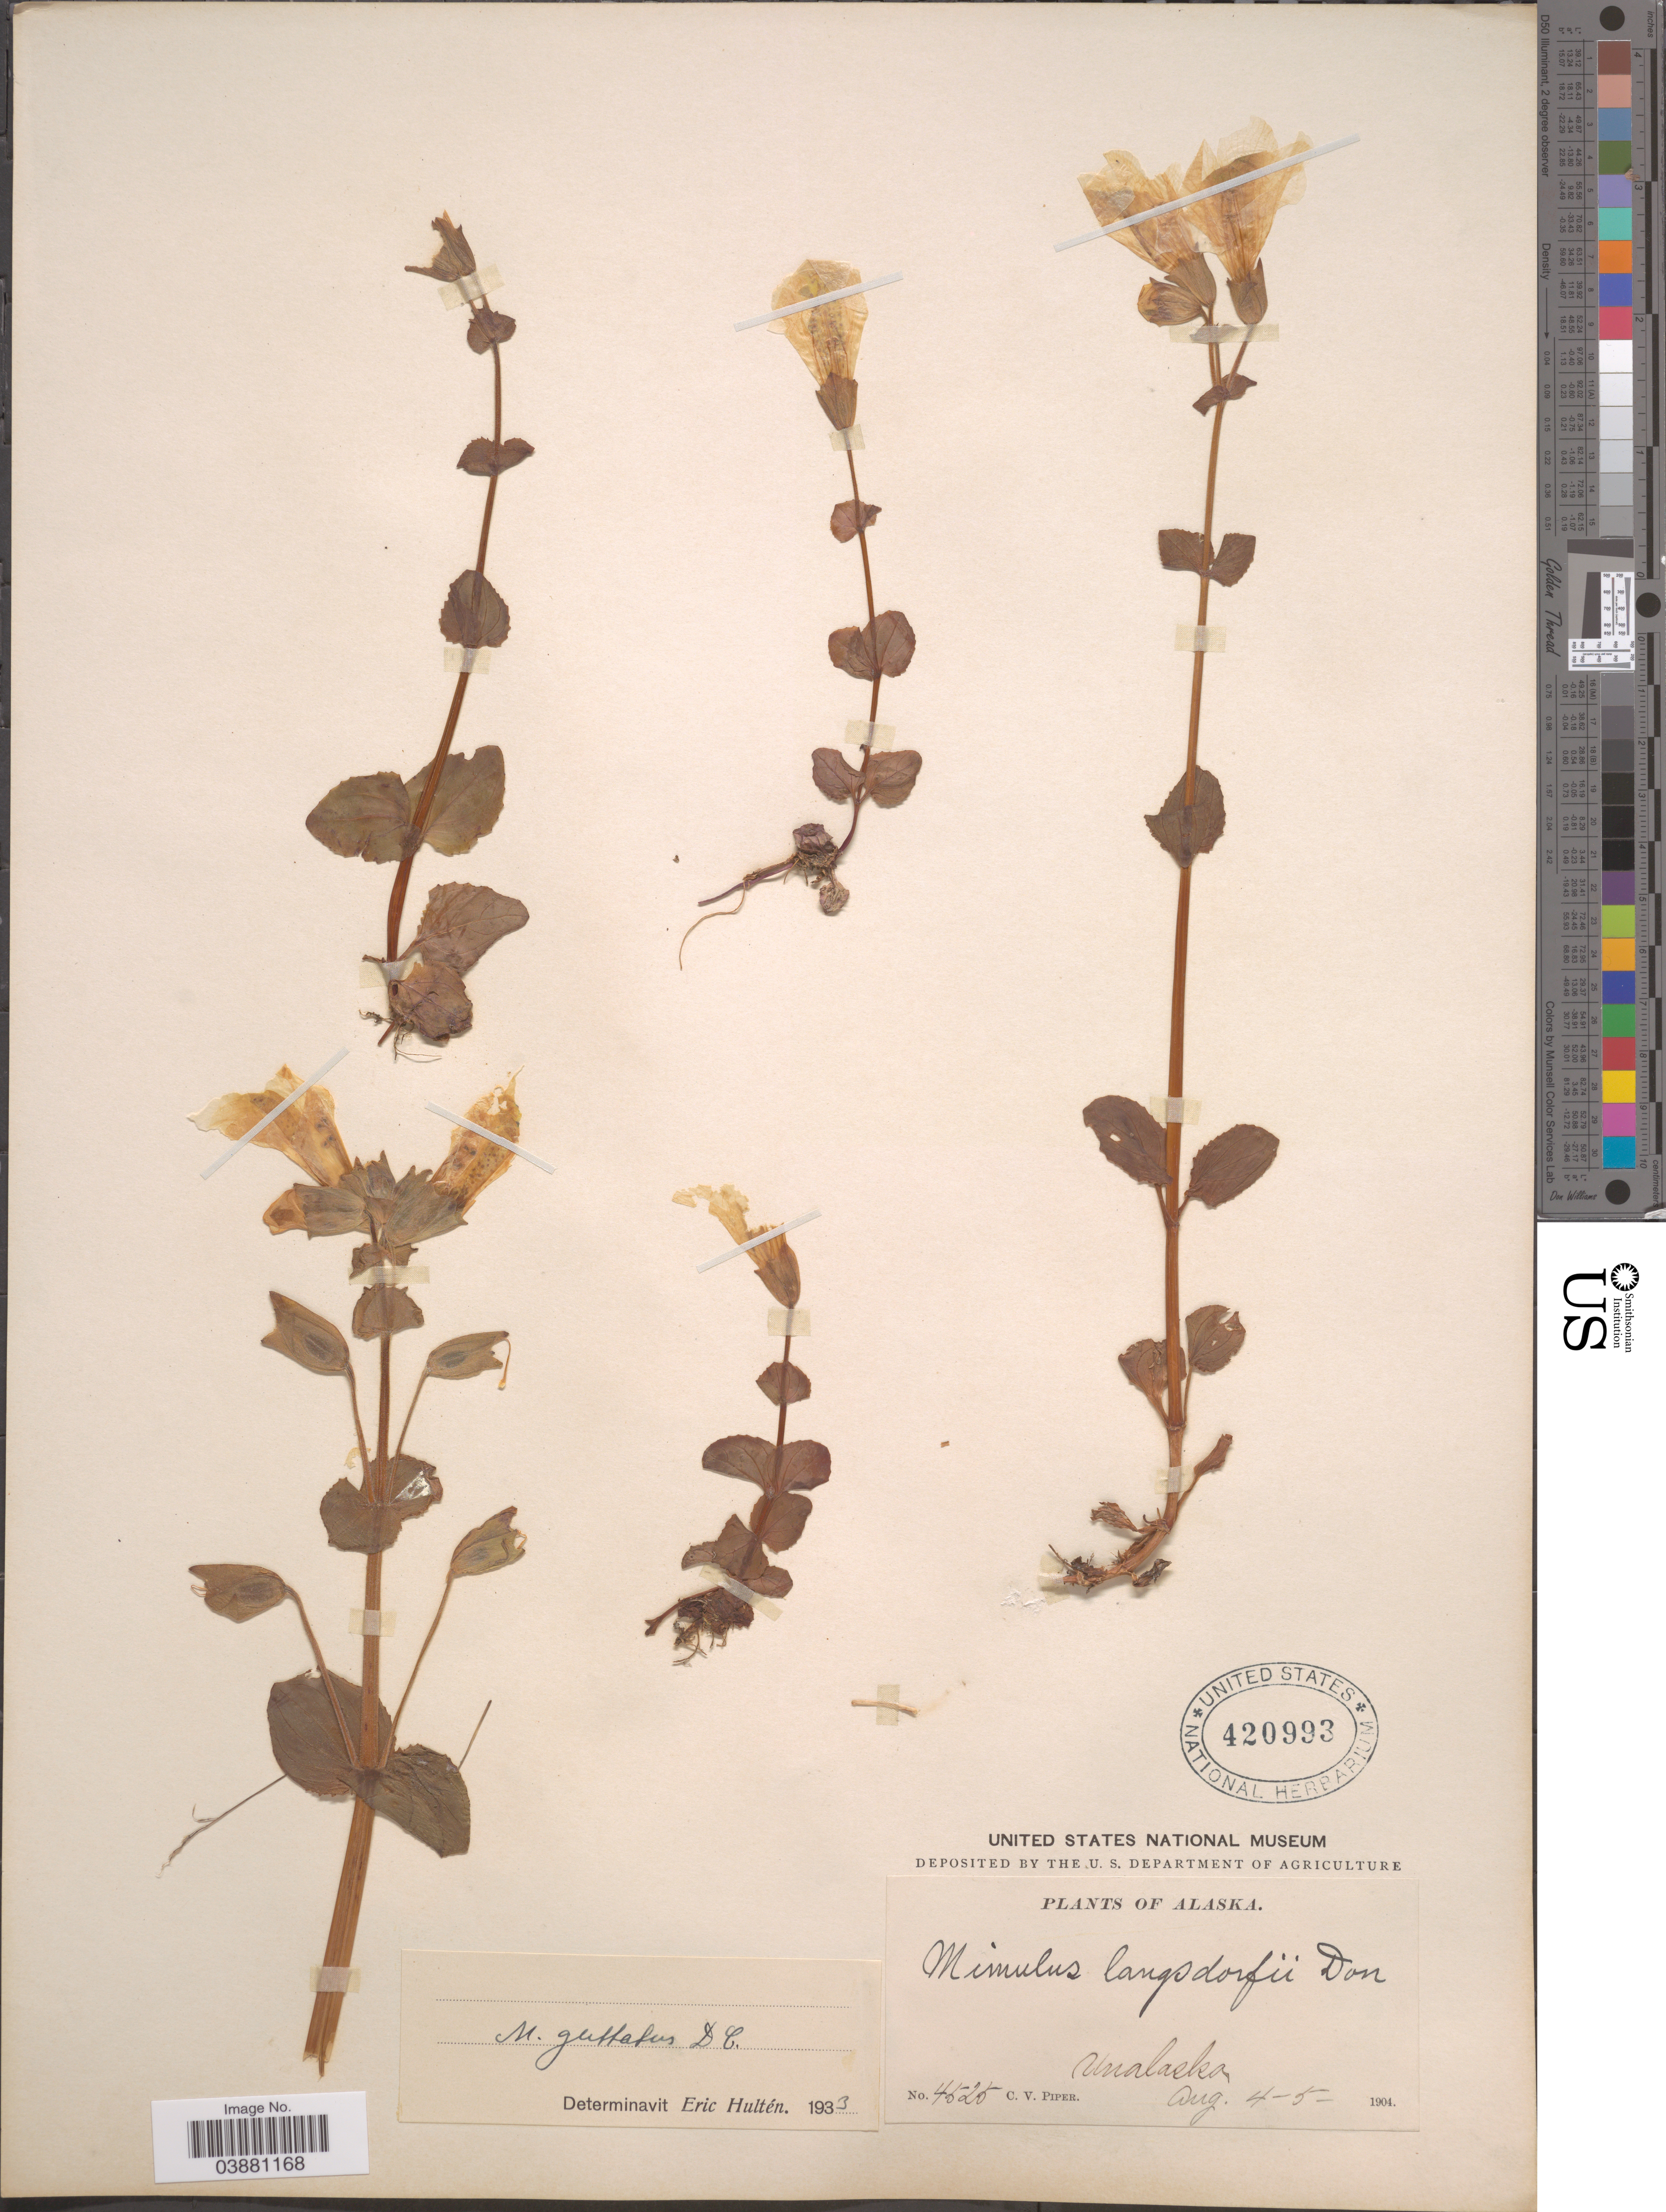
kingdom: Plantae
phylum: Tracheophyta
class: Magnoliopsida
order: Lamiales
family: Phrymaceae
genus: Mimulus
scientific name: Mimulus guttatus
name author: DC.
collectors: C. V. Piper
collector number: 4525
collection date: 1904-08-04/1904-08-05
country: United States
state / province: Alaska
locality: Unalaska.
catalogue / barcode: US 420993